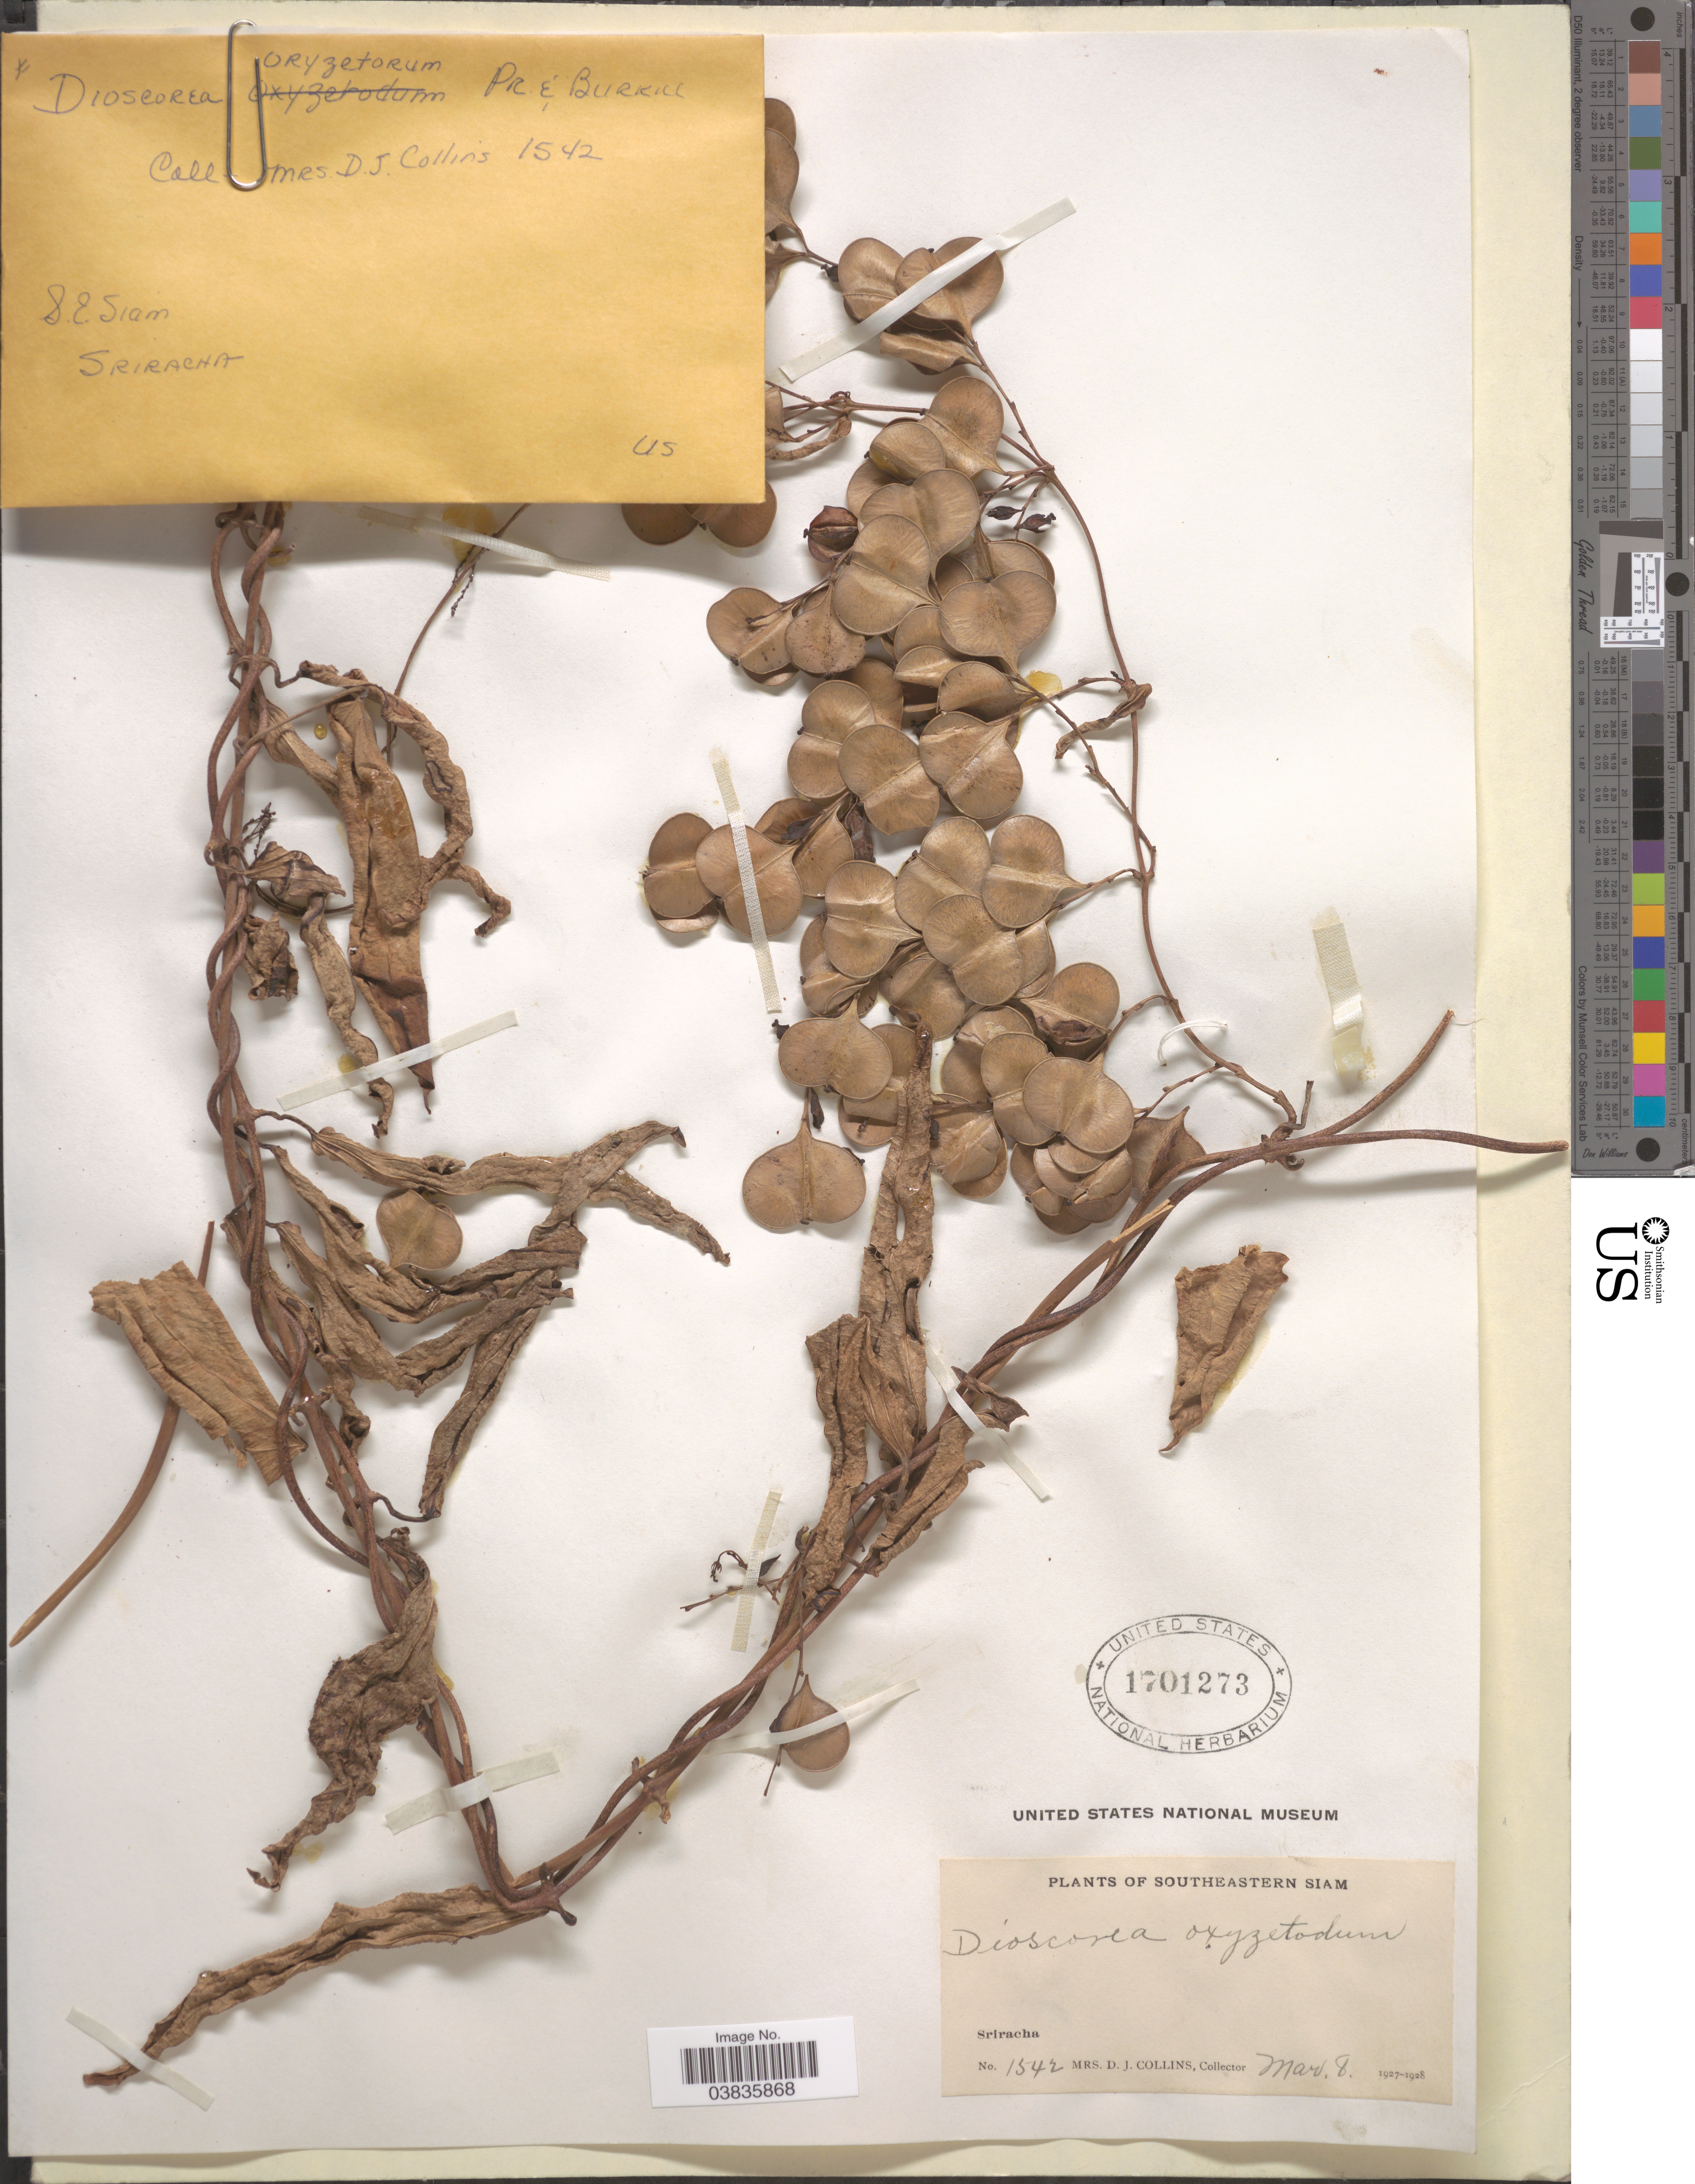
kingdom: Plantae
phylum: Tracheophyta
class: Liliopsida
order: Dioscoreales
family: Dioscoreaceae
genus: Dioscorea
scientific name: Dioscorea oryzetorum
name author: Prain & Burkill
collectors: Mrs. D. J. Collins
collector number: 1542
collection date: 1927-03-08/1928-03-08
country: Thailand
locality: Southeastern Siam. Sriracha.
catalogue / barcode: US 1701273